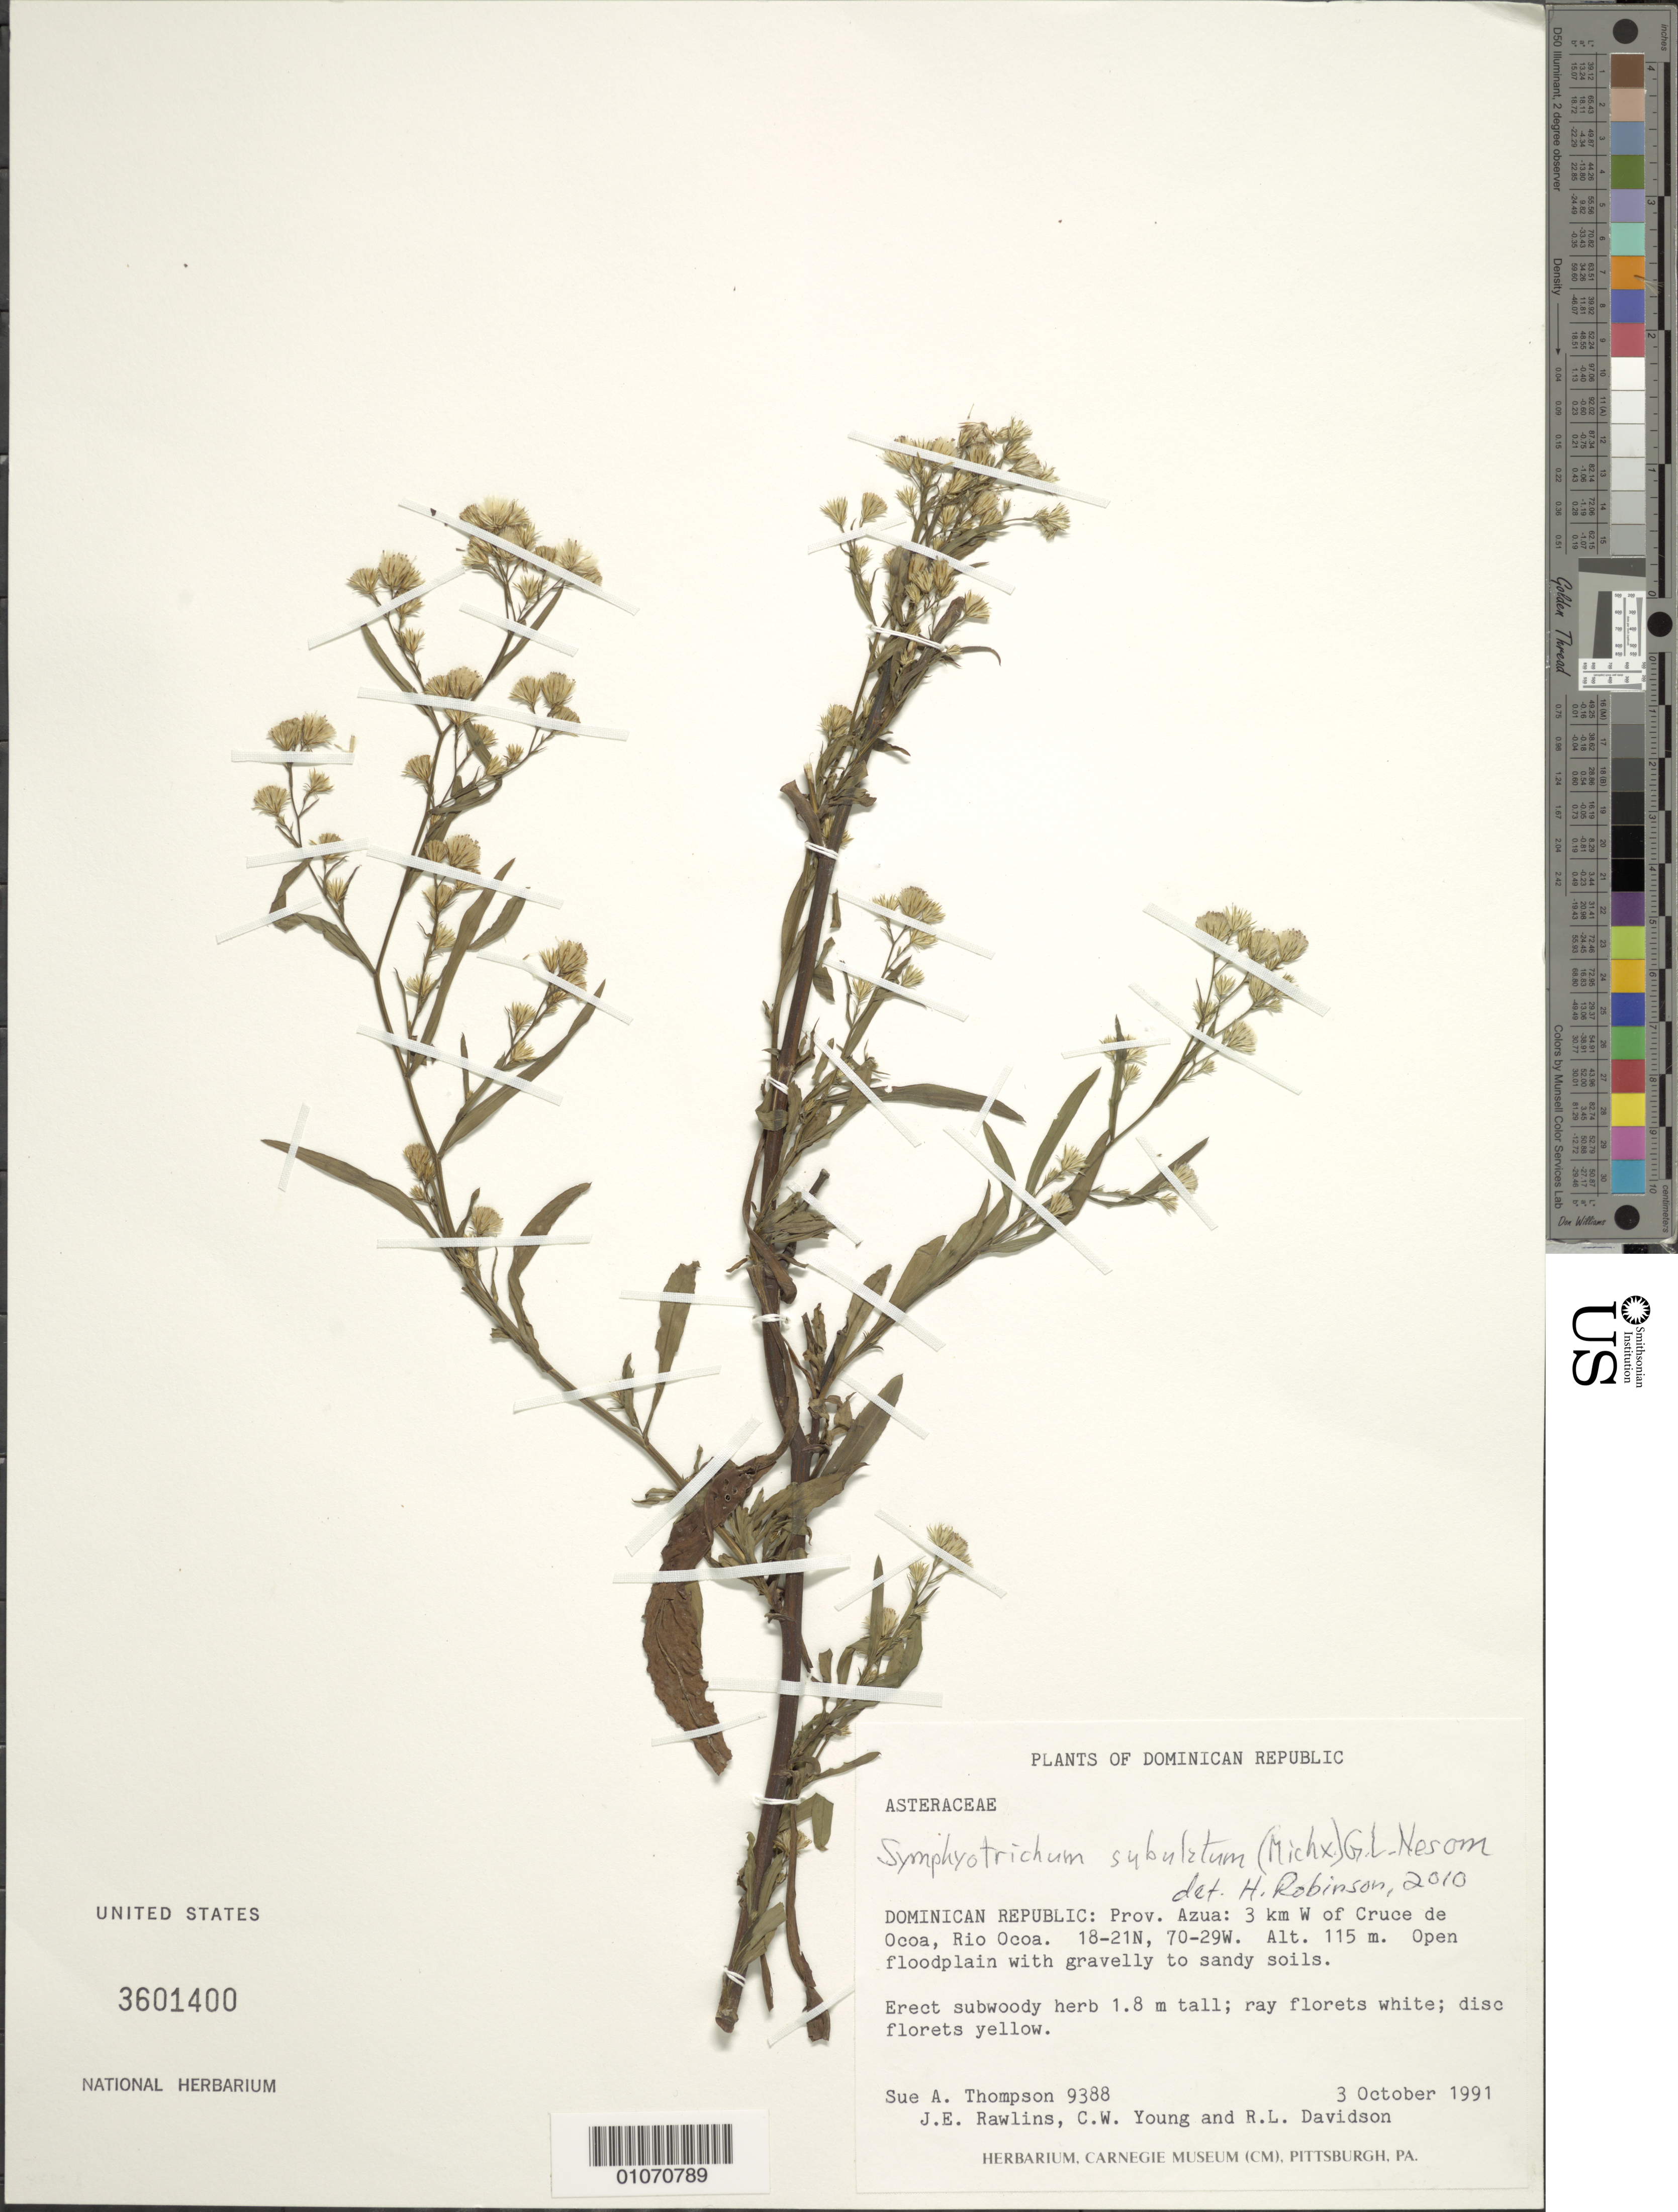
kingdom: Plantae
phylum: Tracheophyta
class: Magnoliopsida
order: Asterales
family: Asteraceae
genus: Symphyotrichum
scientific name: Symphyotrichum subulatum var. subulatum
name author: (Michx.) G.L. Nesom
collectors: S. A. Thompson, J. Rawlins, C. Young & R. Davidson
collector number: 9388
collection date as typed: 03 Oct 1991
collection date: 1991-10-03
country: Dominican Republic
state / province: Azua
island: Hispaniola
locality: Cruce de Ocoa, Rio Ocoa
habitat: Open floodplain with gravelly to sandy soils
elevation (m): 115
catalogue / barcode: US 3601400